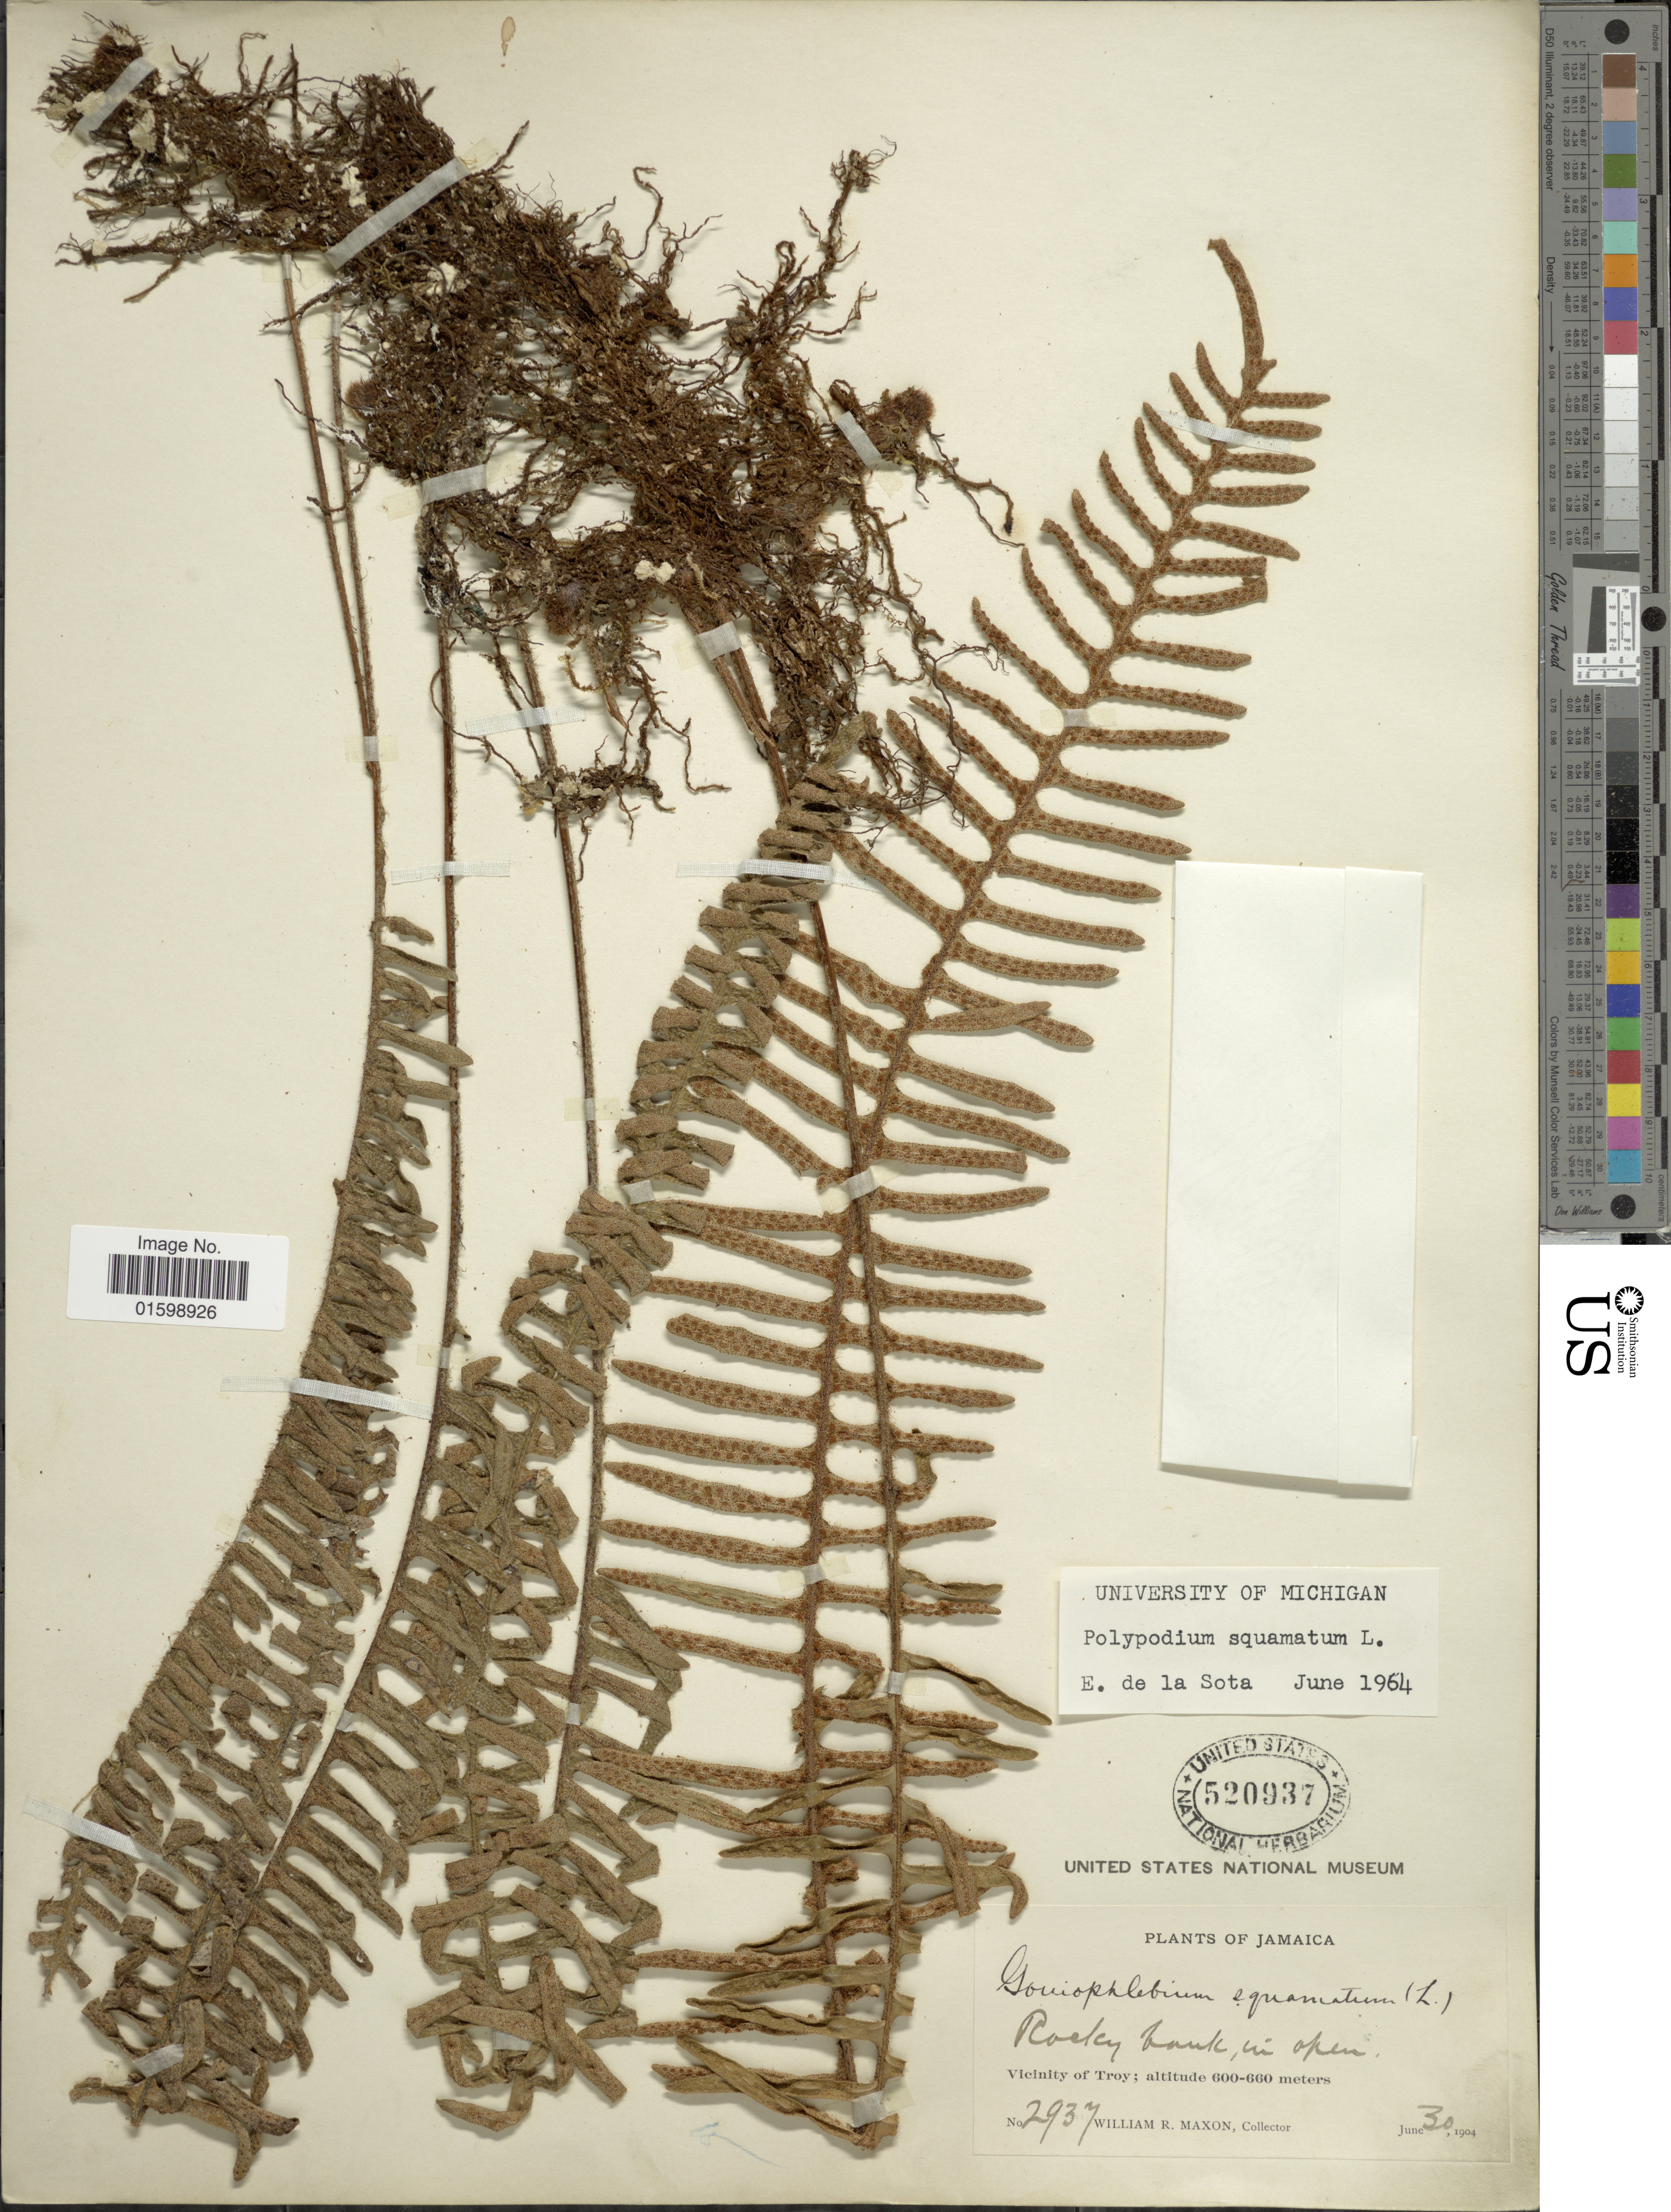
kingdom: Plantae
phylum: Tracheophyta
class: Polypodiopsida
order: Polypodiales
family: Polypodiaceae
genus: Pleopeltis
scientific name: Pleopeltis squamata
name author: (L.) J. Sm.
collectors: W. R. Maxon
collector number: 2937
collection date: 1904-06-30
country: Jamaica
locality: Rocky bank, in open, Vicinity of Troy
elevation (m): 600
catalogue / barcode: US 520937